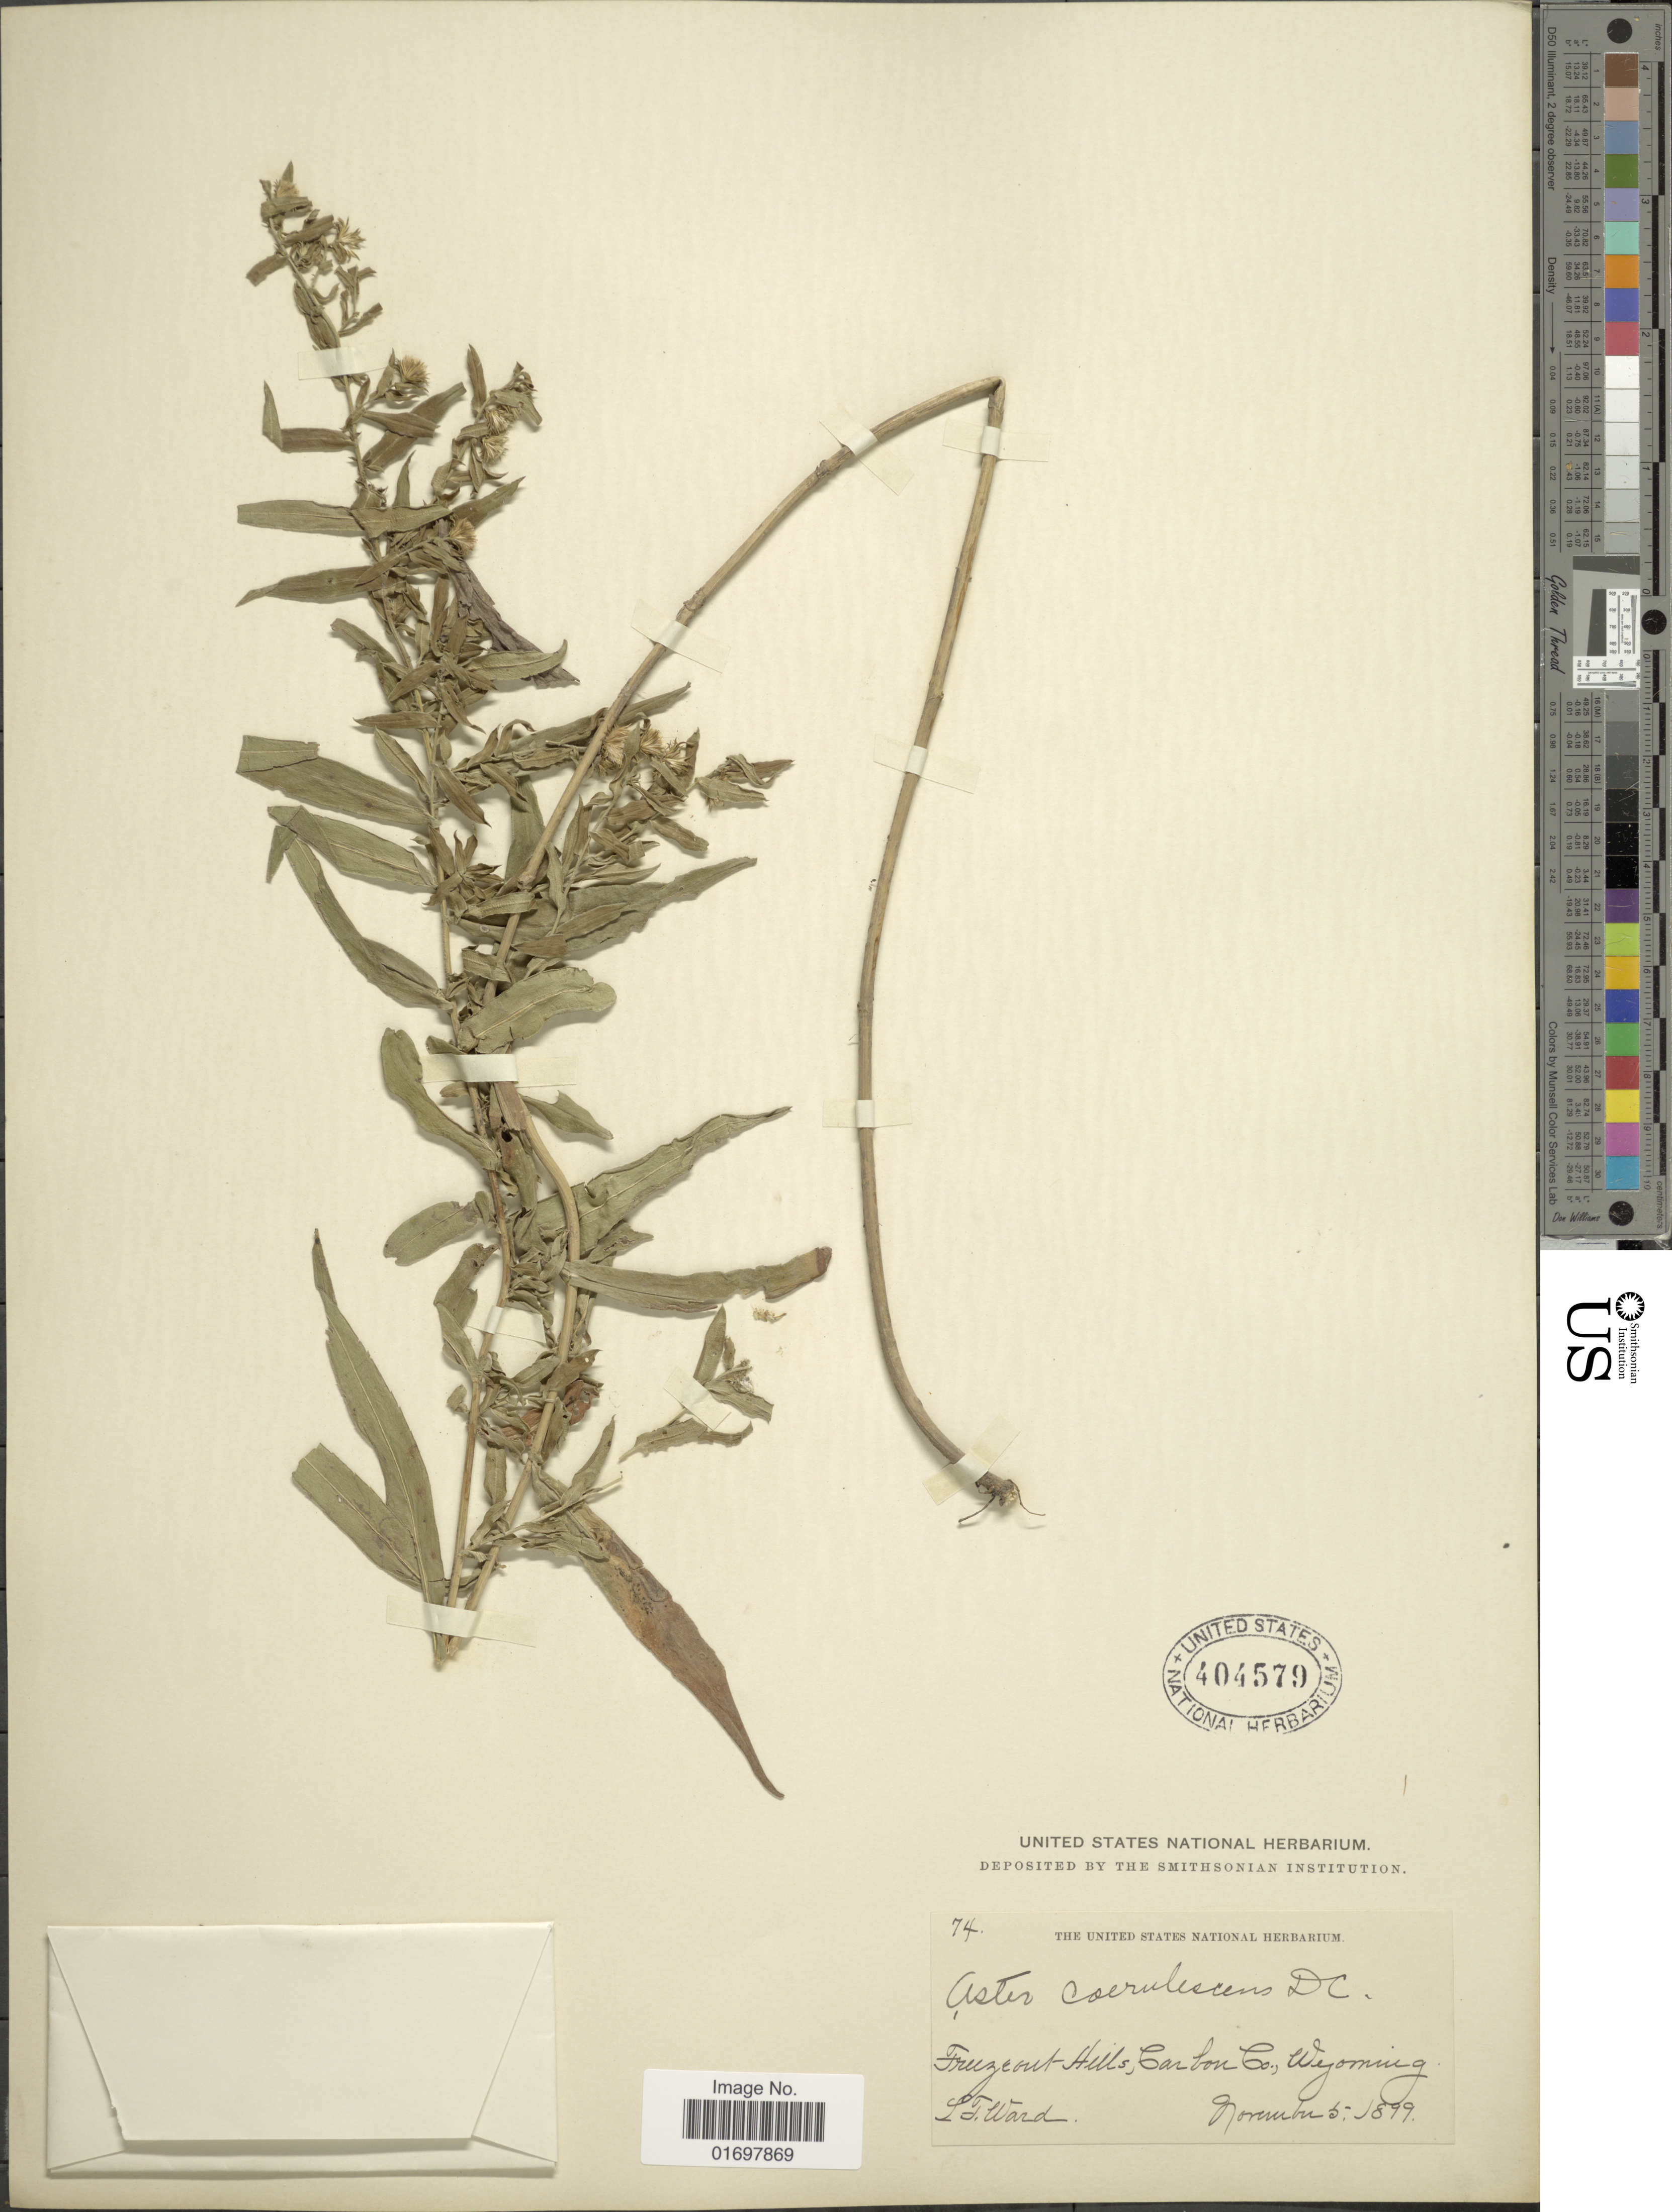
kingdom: Plantae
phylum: Tracheophyta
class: Magnoliopsida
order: Asterales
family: Asteraceae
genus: Symphyotrichum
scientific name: Symphyotrichum lanceolatum var. hesperium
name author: (A. Gray) G.L. Nesom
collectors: L. Ward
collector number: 74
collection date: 1899-11-05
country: United States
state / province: Wyoming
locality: Freezeout Hills, Carbon Co., Wyoming.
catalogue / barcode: US 404579